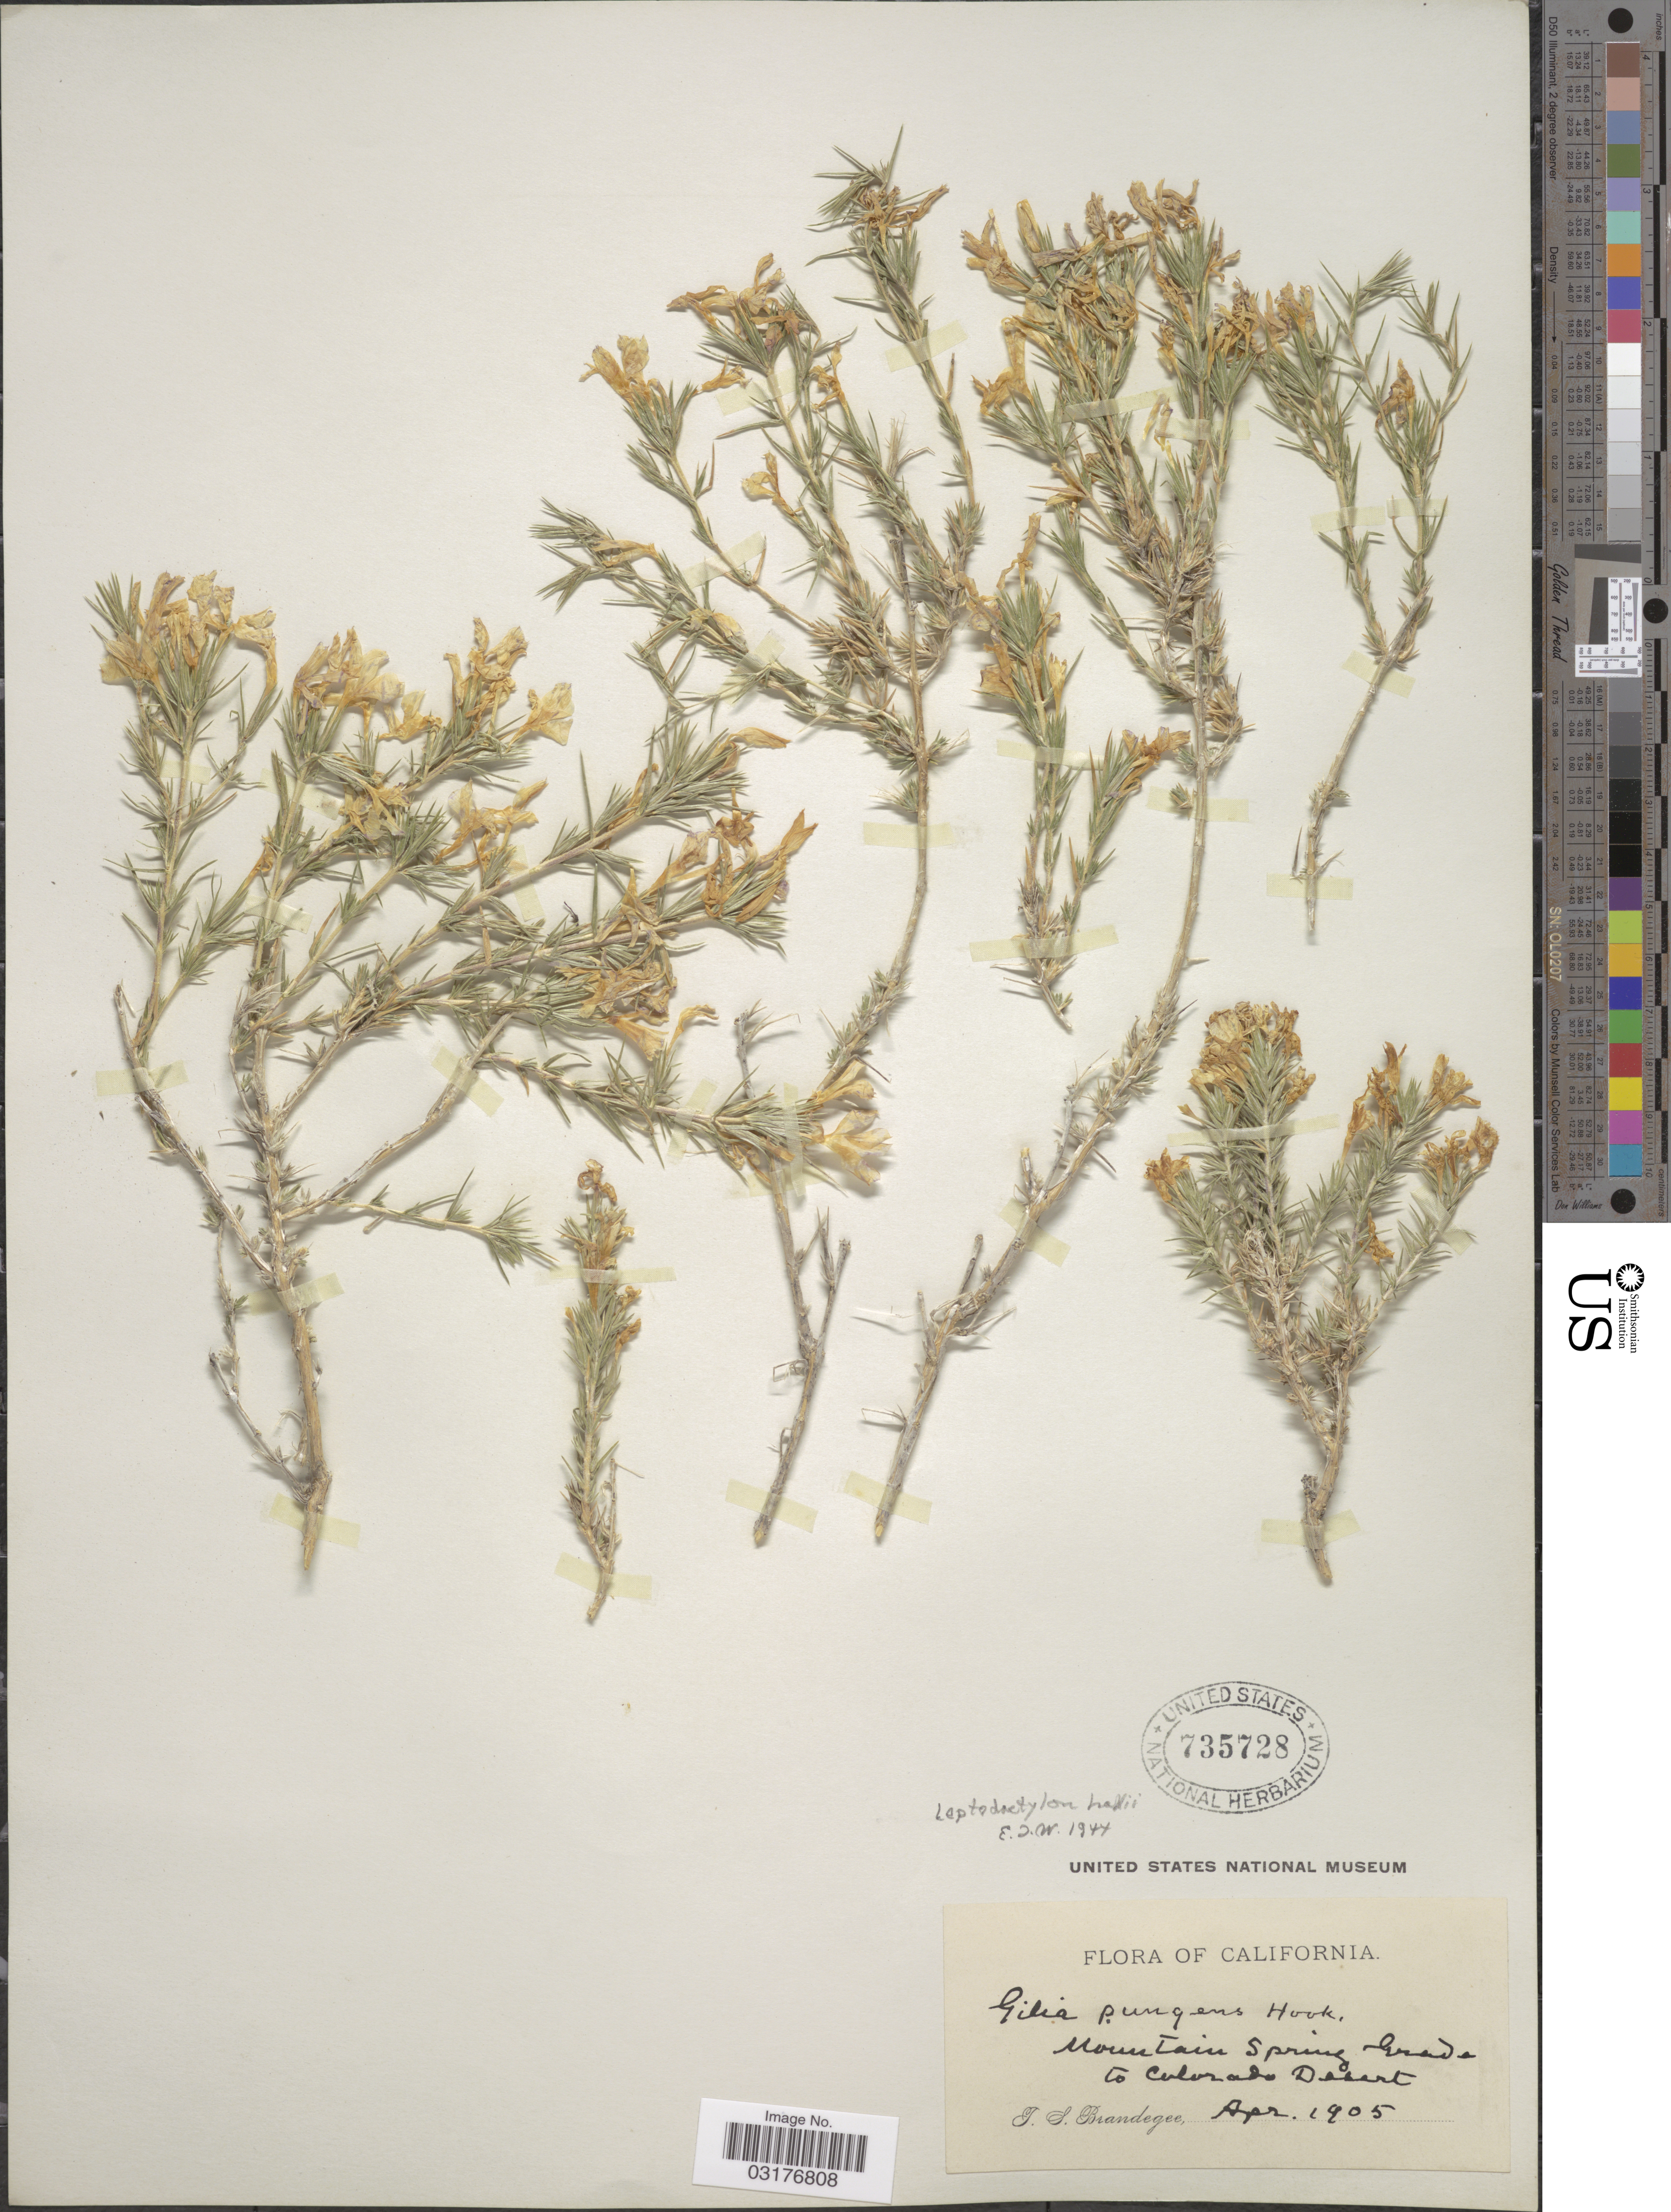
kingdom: Plantae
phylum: Tracheophyta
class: Magnoliopsida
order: Ericales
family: Polemoniaceae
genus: Linanthus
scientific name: Linanthus pungens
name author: (Torr.) J.M. Porter & L.A. Johnson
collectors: T. S. Brandegee (herbarium)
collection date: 1905-04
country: United States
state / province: California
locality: Mountain Spring Grade to Colorado Desert.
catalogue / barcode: US 735728